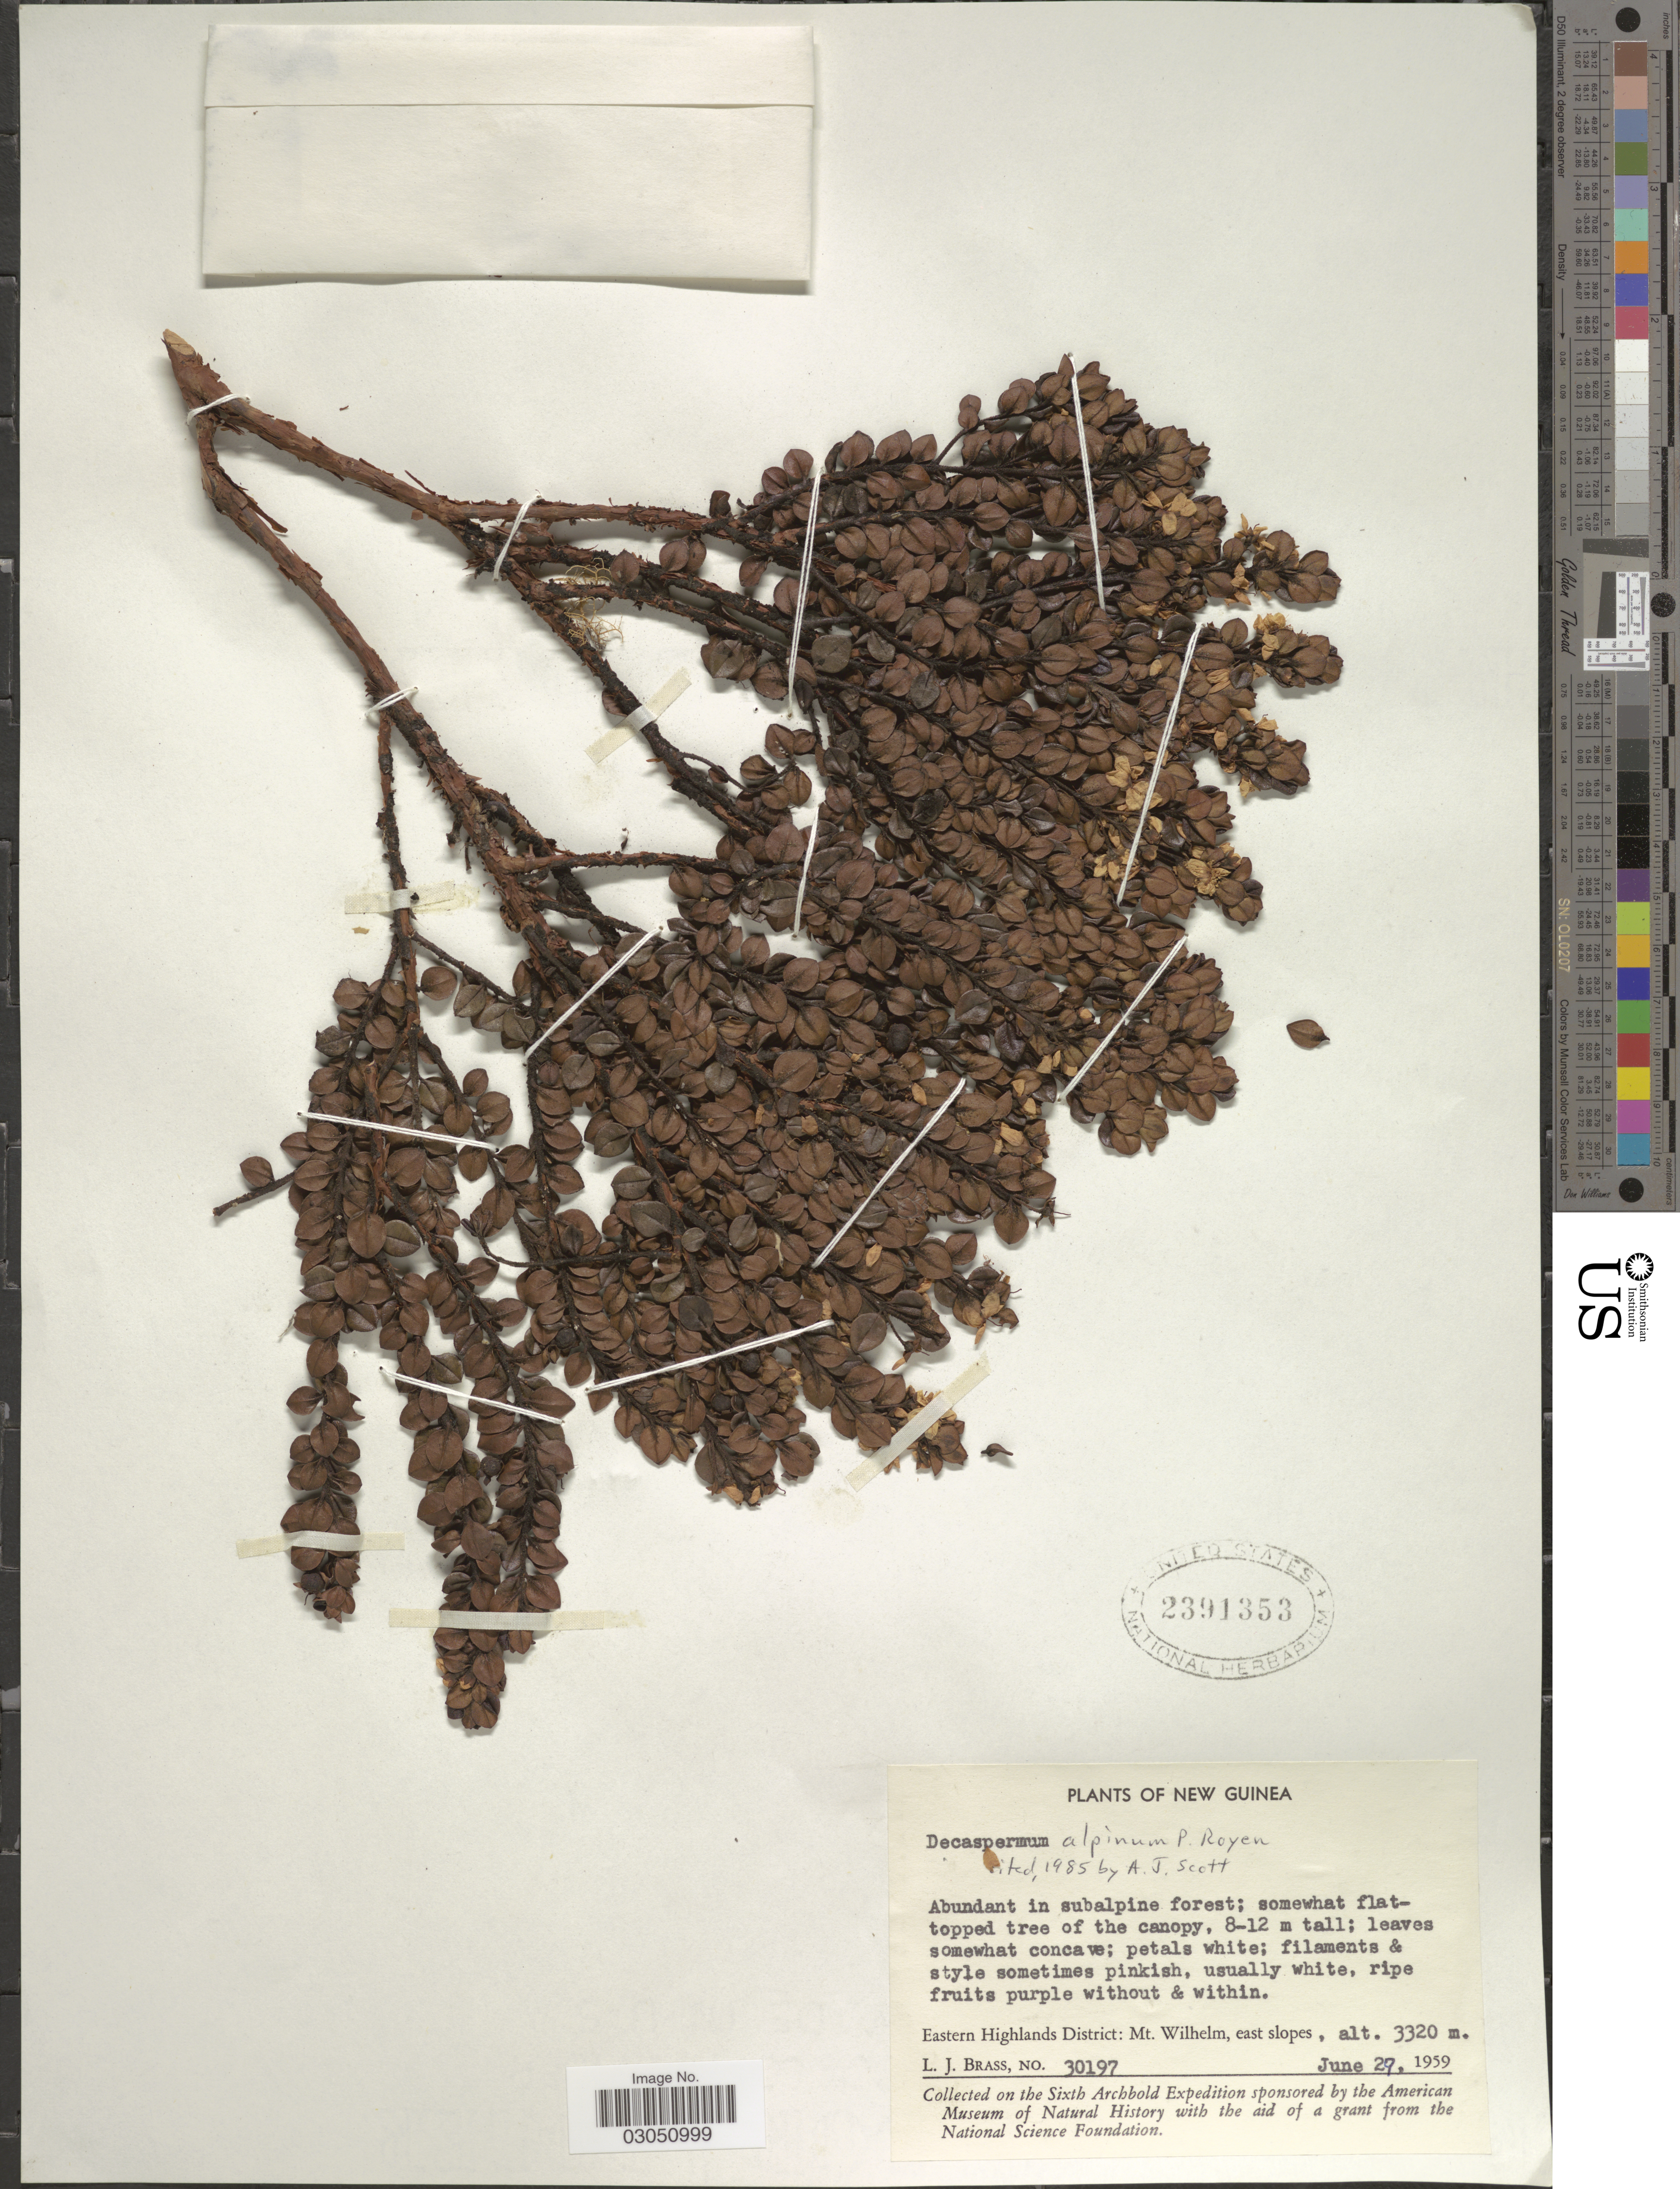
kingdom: Plantae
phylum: Tracheophyta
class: Magnoliopsida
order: Myrtales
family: Myrtaceae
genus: Decaspermum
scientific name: Decaspermum alpinum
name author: P. Royen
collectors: L. J. Brass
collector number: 30197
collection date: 1959-06-29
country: Papua New Guinea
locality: New Guinea. Eastern Highlands District: Mt. Wilhelm, east slopes.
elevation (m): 3320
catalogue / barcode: US 2391353